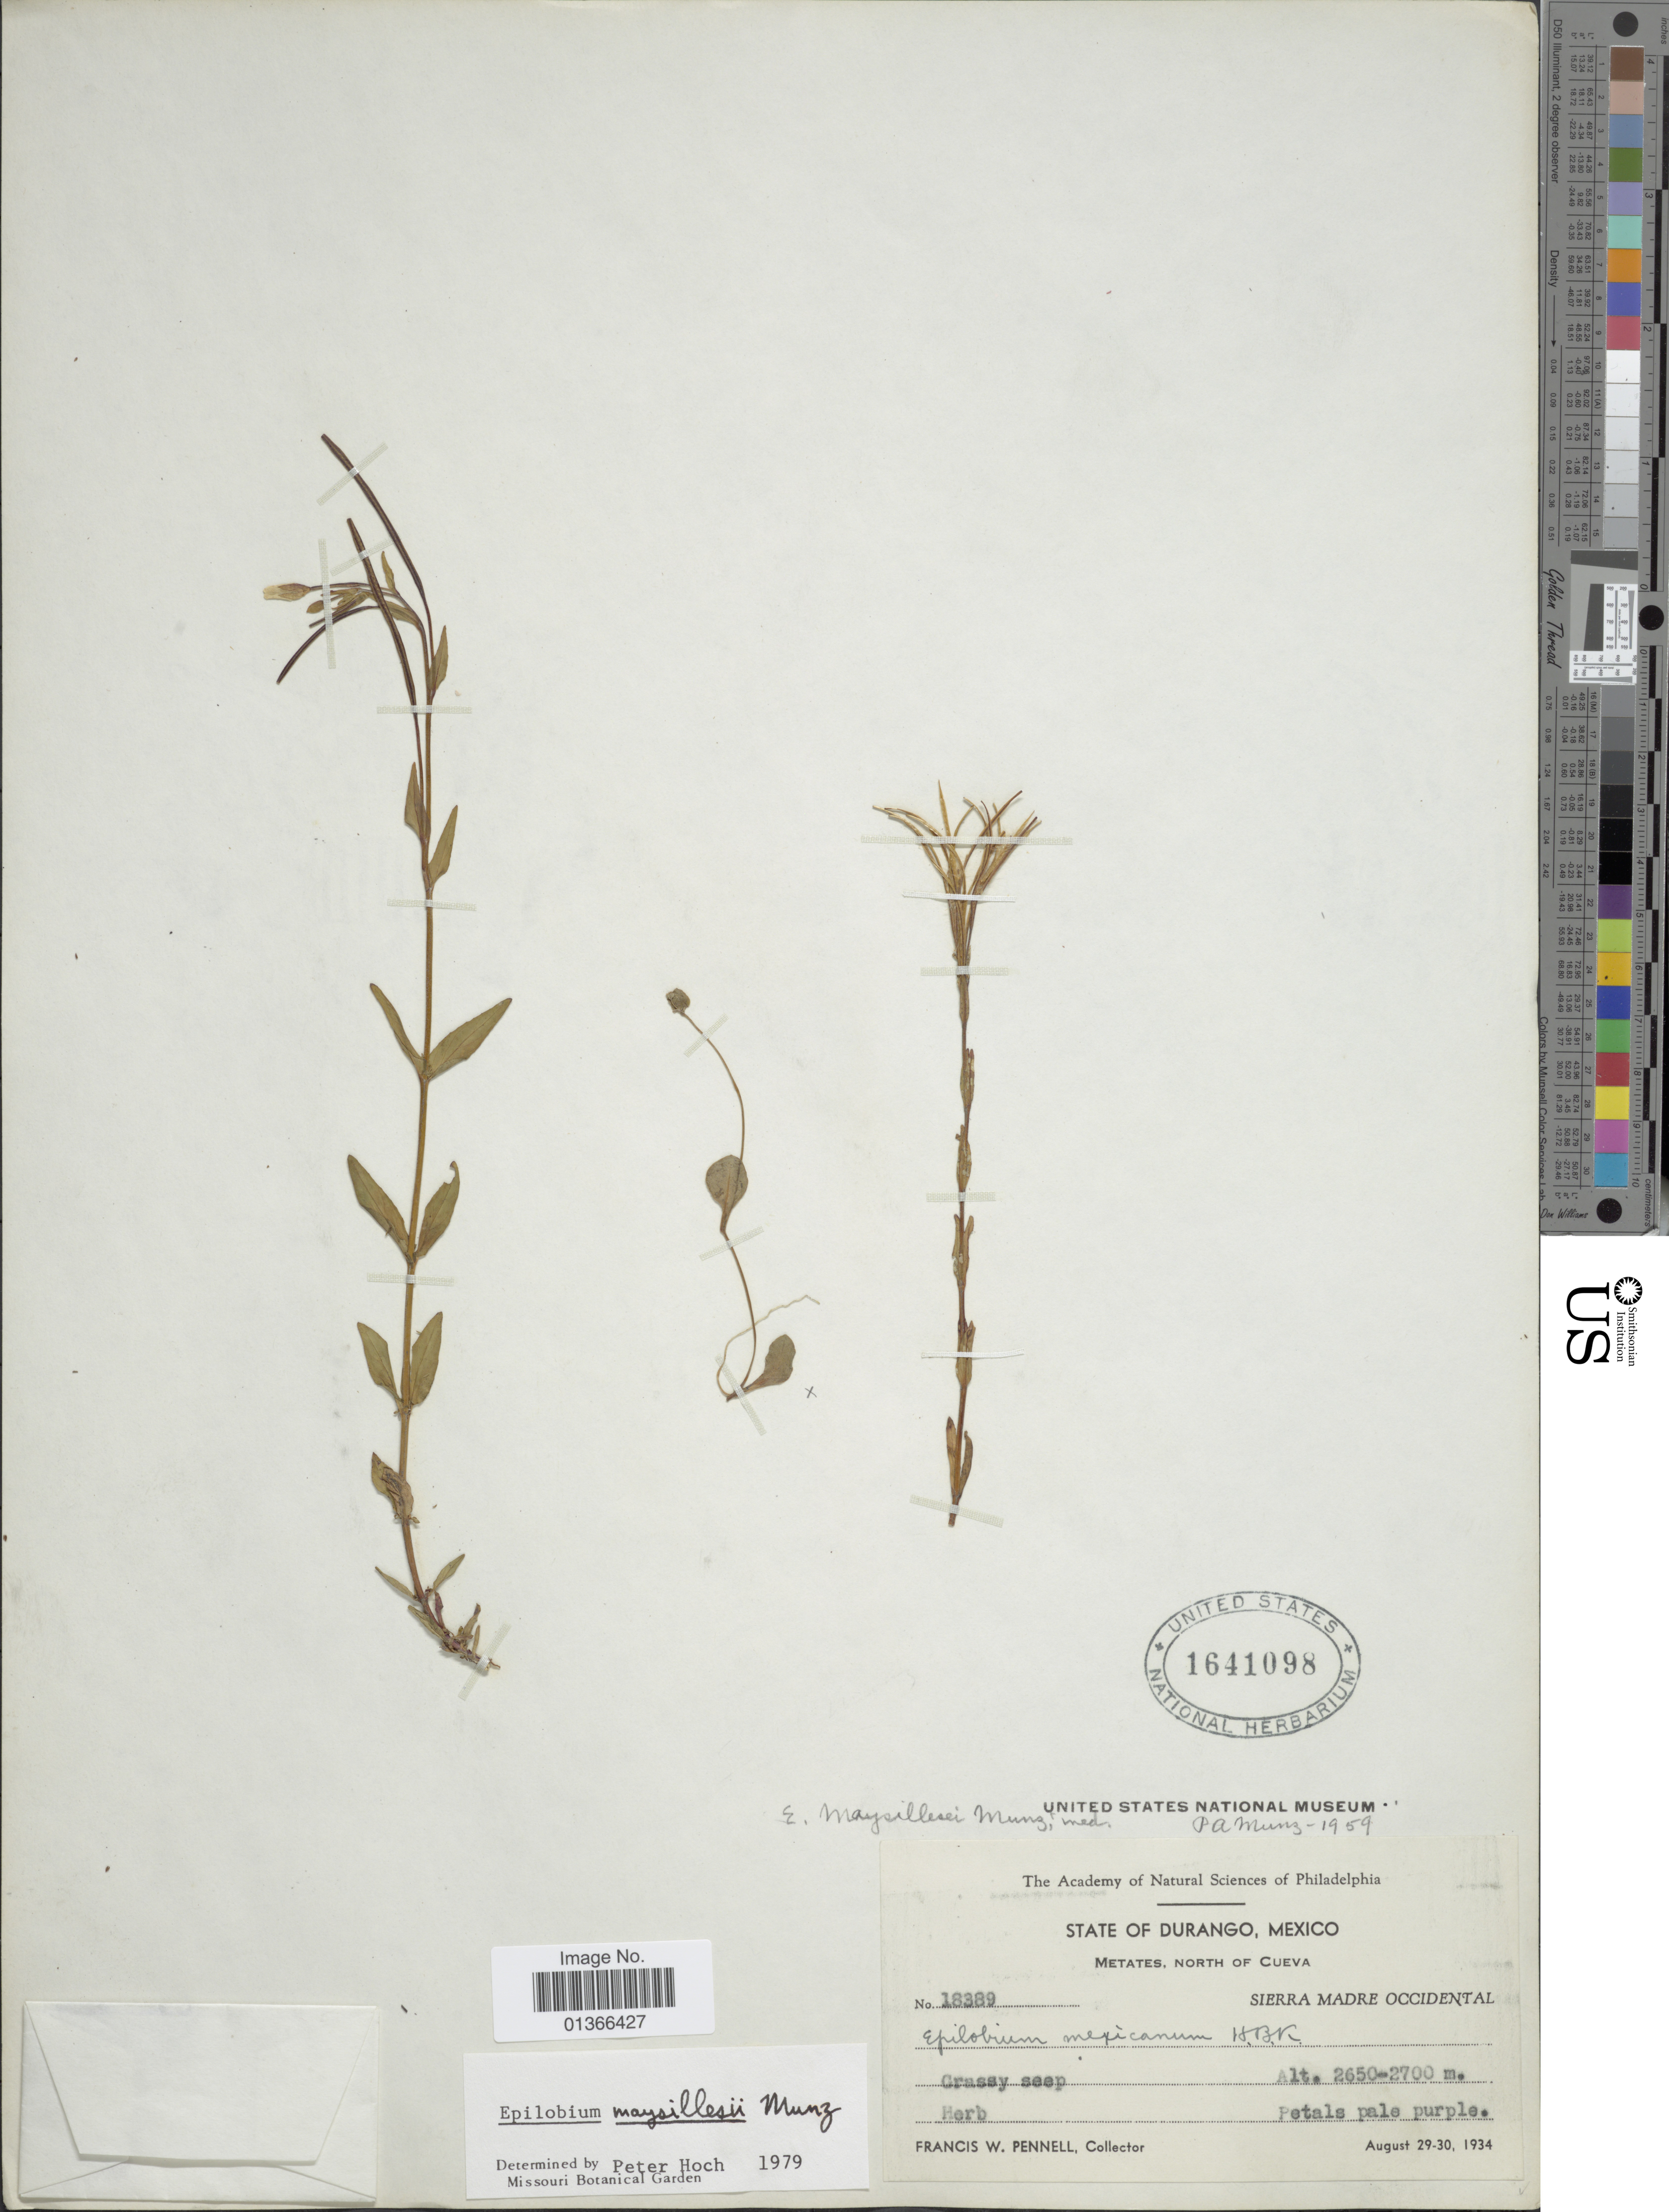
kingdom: Plantae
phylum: Tracheophyta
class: Magnoliopsida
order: Myrtales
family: Onagraceae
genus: Epilobium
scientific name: Epilobium maysillesii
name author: Munz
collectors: F. W. Pennell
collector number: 18389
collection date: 1934-08-29/1934-08-30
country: Mexico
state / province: Durango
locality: Metates, North of Cueva. Sierra Madre Occidental.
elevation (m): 2650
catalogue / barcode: US 1641098